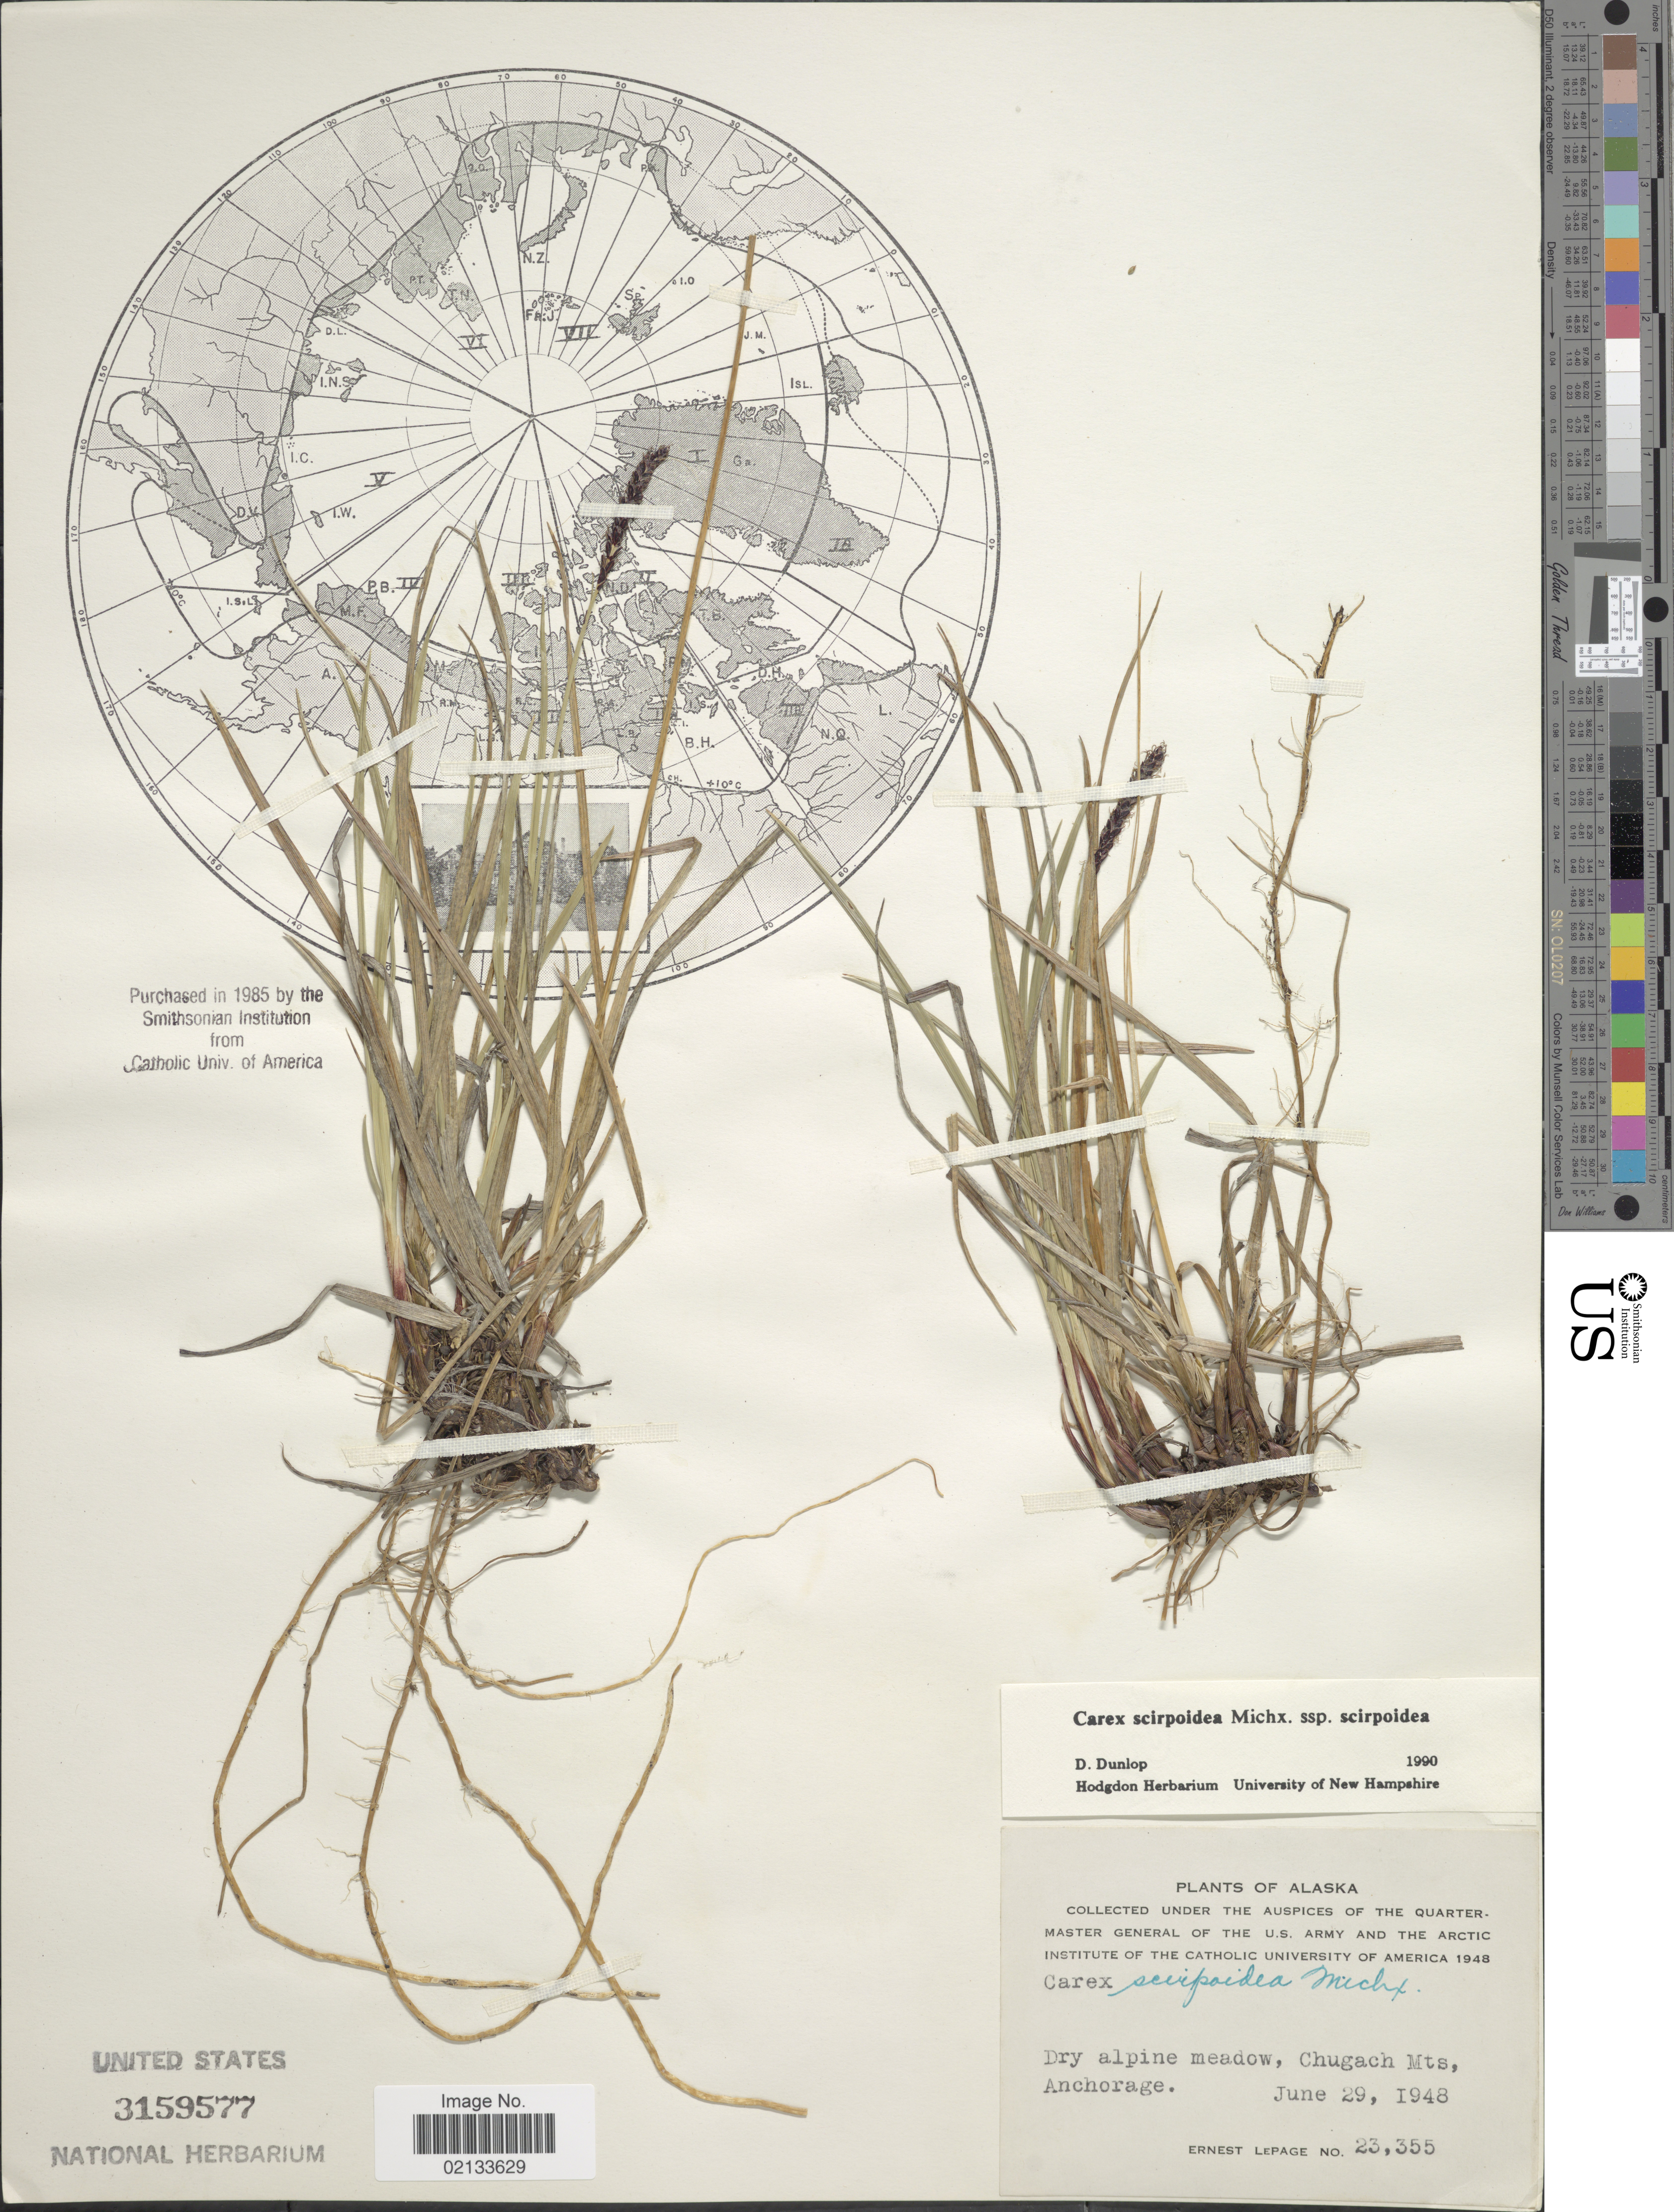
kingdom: Plantae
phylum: Tracheophyta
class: Liliopsida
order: Poales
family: Cyperaceae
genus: Carex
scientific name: Carex scirpoidea subsp. scirpoidea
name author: Michx.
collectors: E. Lepage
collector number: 23355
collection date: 1948-06-29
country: United States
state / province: Alaska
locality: Dry alpine meadow, Chugach Mts, Anchorage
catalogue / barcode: US 3159577